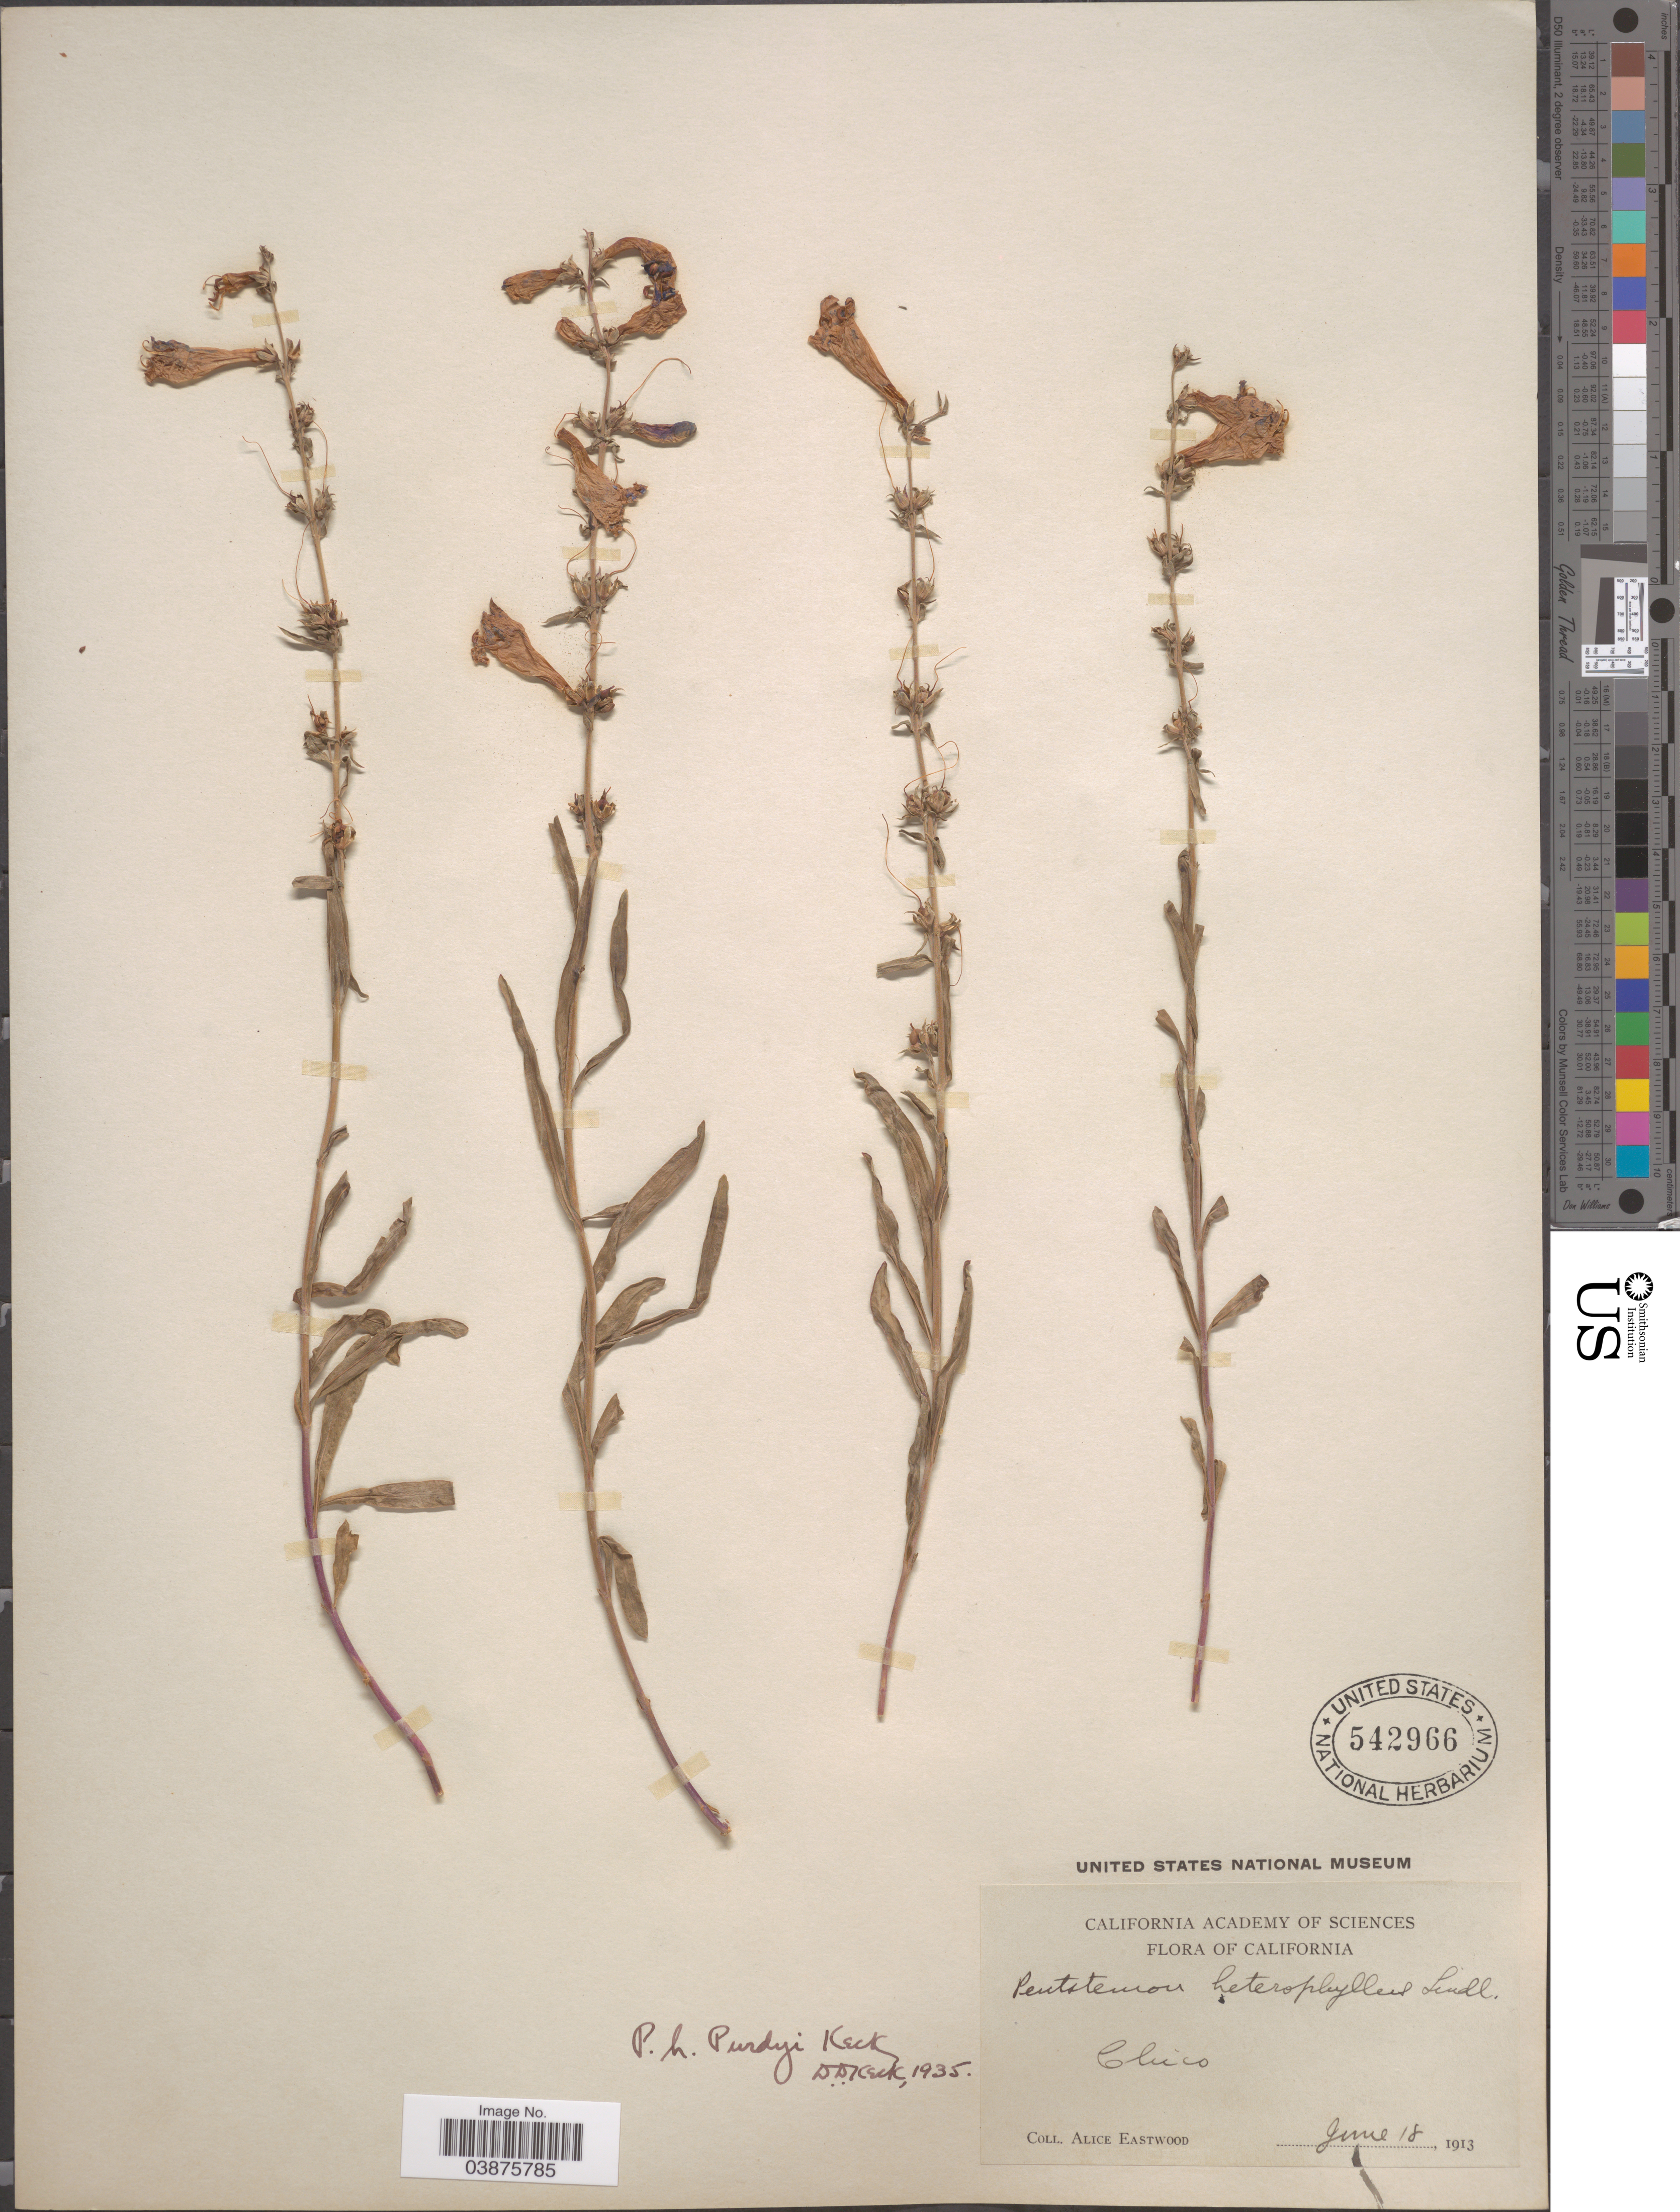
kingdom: Plantae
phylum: Tracheophyta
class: Magnoliopsida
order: Lamiales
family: Plantaginaceae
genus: Penstemon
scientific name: Penstemon heterophyllus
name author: Lindl.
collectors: A. Eastwood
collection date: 1913-06-18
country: United States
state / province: California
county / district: Butte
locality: Chico.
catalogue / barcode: US 542966